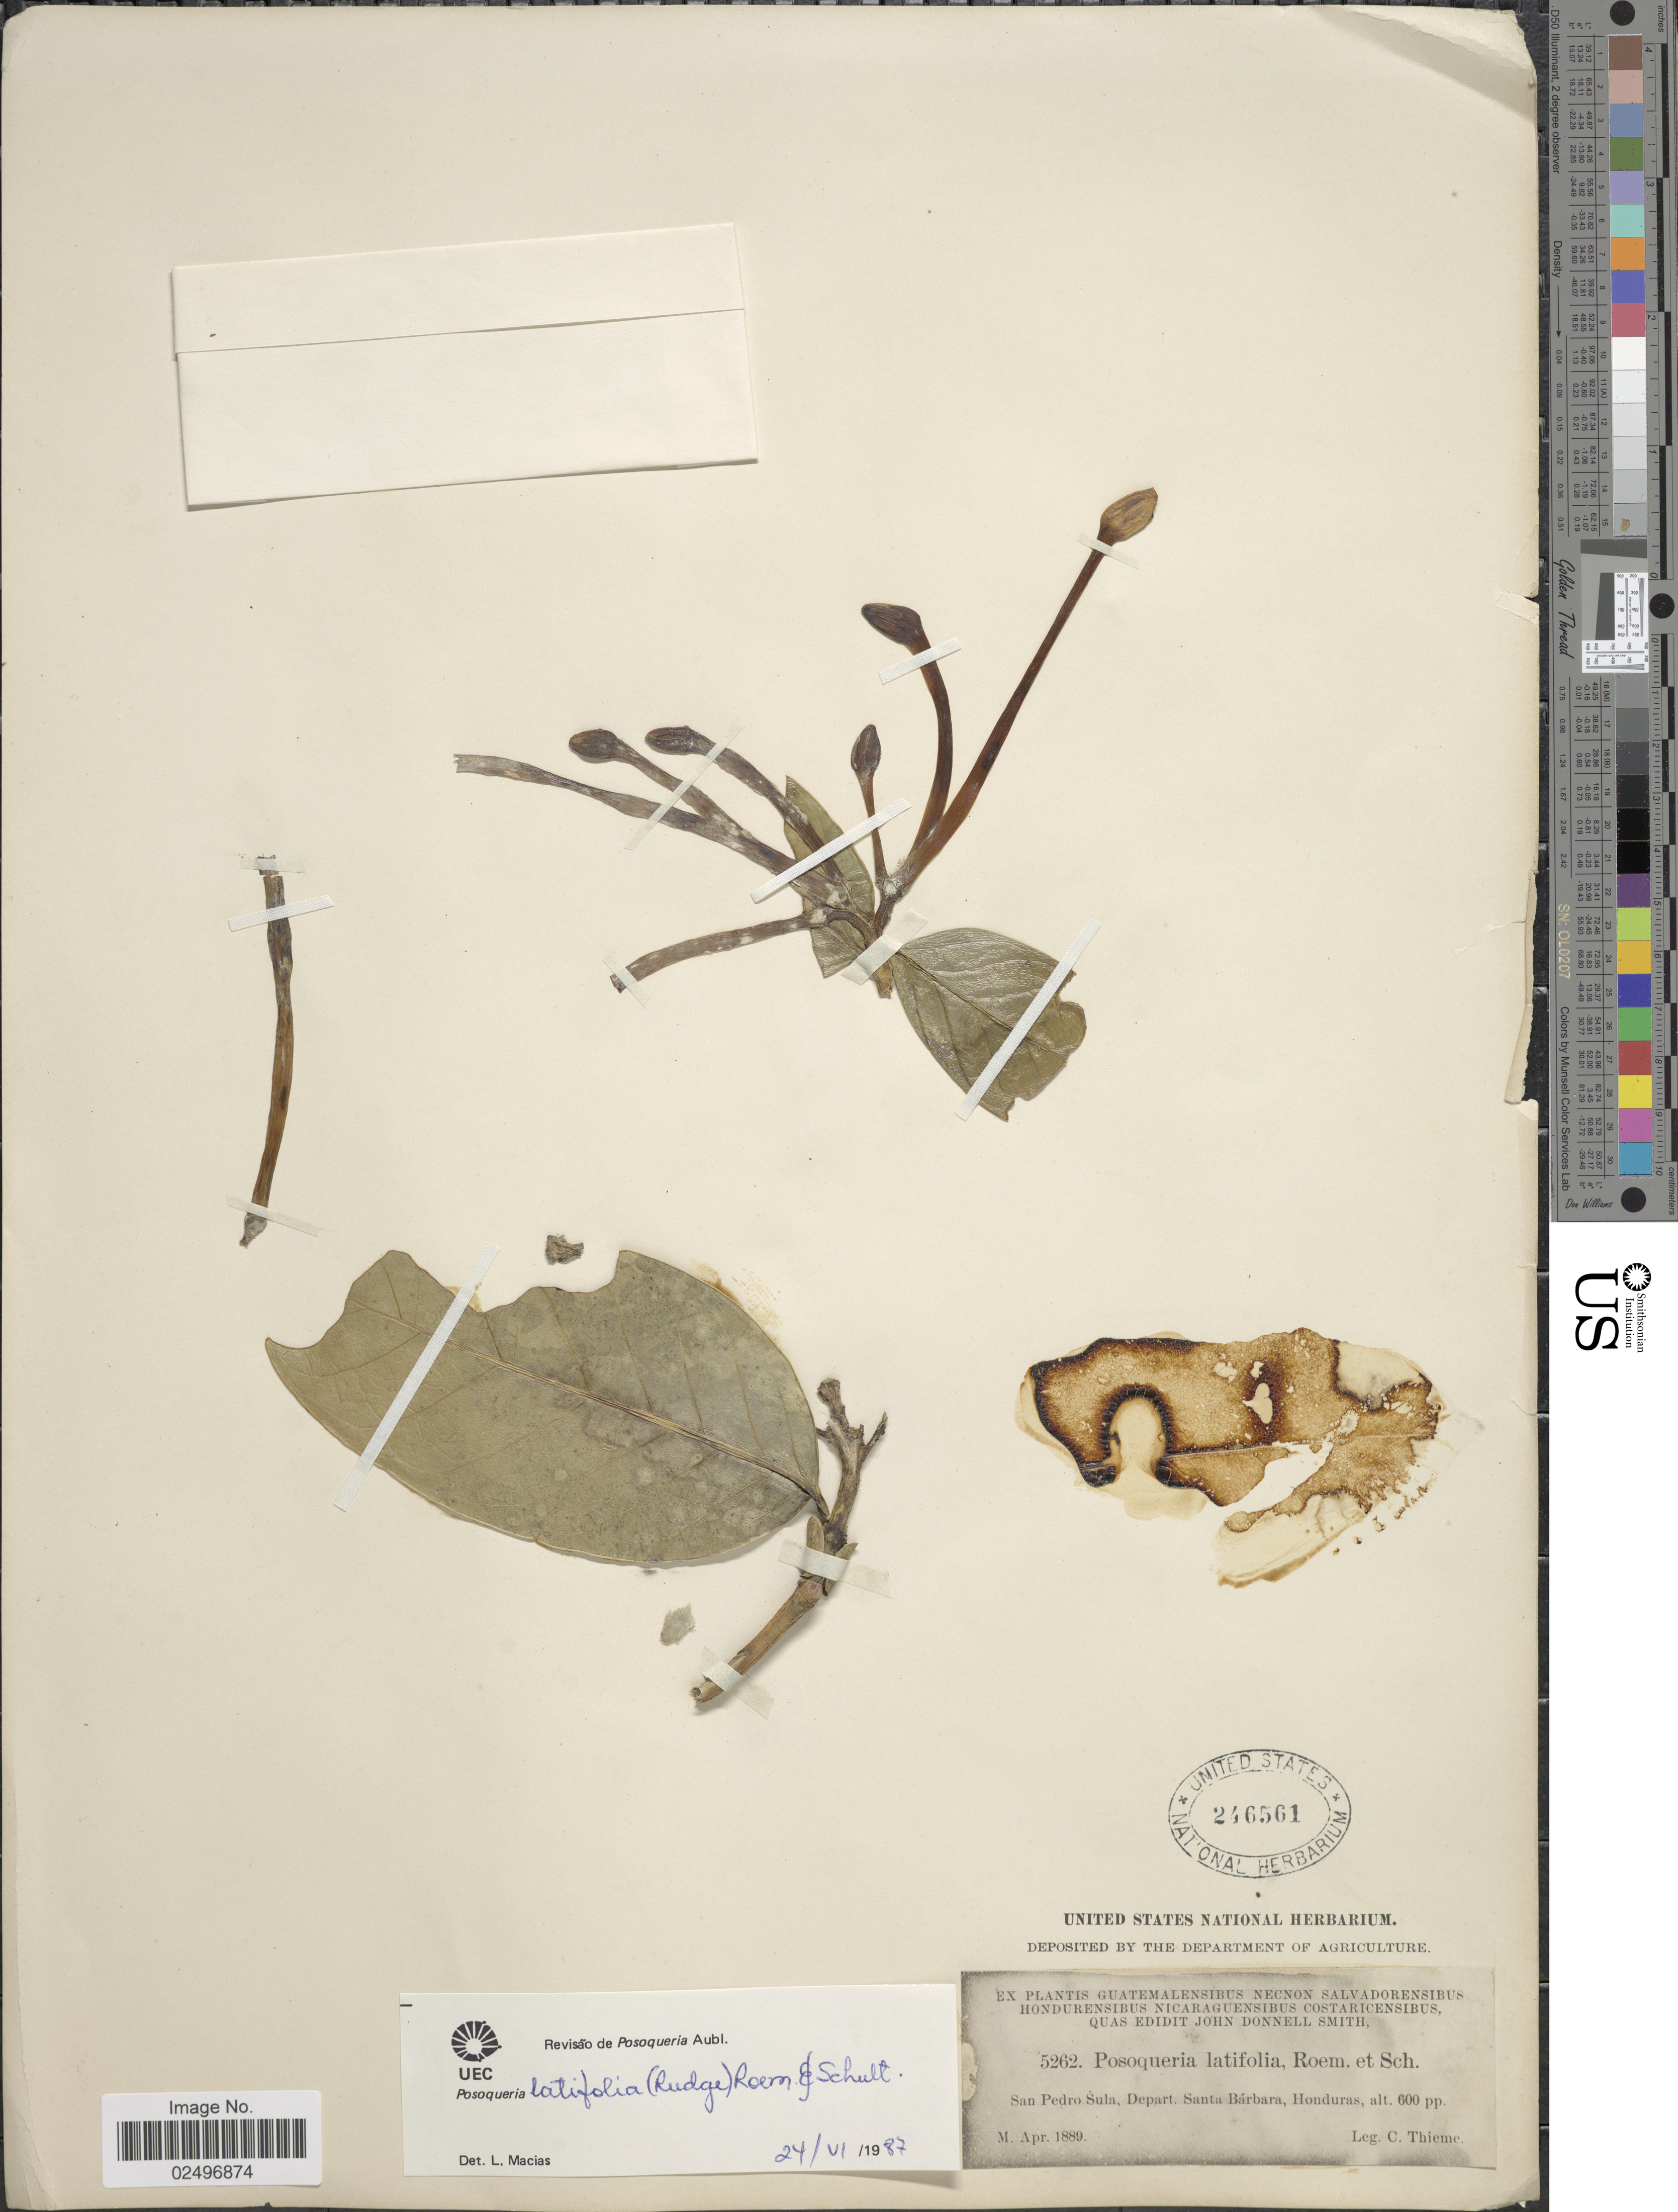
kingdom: Plantae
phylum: Tracheophyta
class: Magnoliopsida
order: Gentianales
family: Rubiaceae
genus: Posoqueria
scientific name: Posoqueria latifolia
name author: (Rudge) Roem. & Schult.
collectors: C. Thieme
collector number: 5262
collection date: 1889-04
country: Honduras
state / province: Santa Bárbara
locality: San Pedro Sula, Depart. Santa Bárbara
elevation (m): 183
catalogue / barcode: US 246561